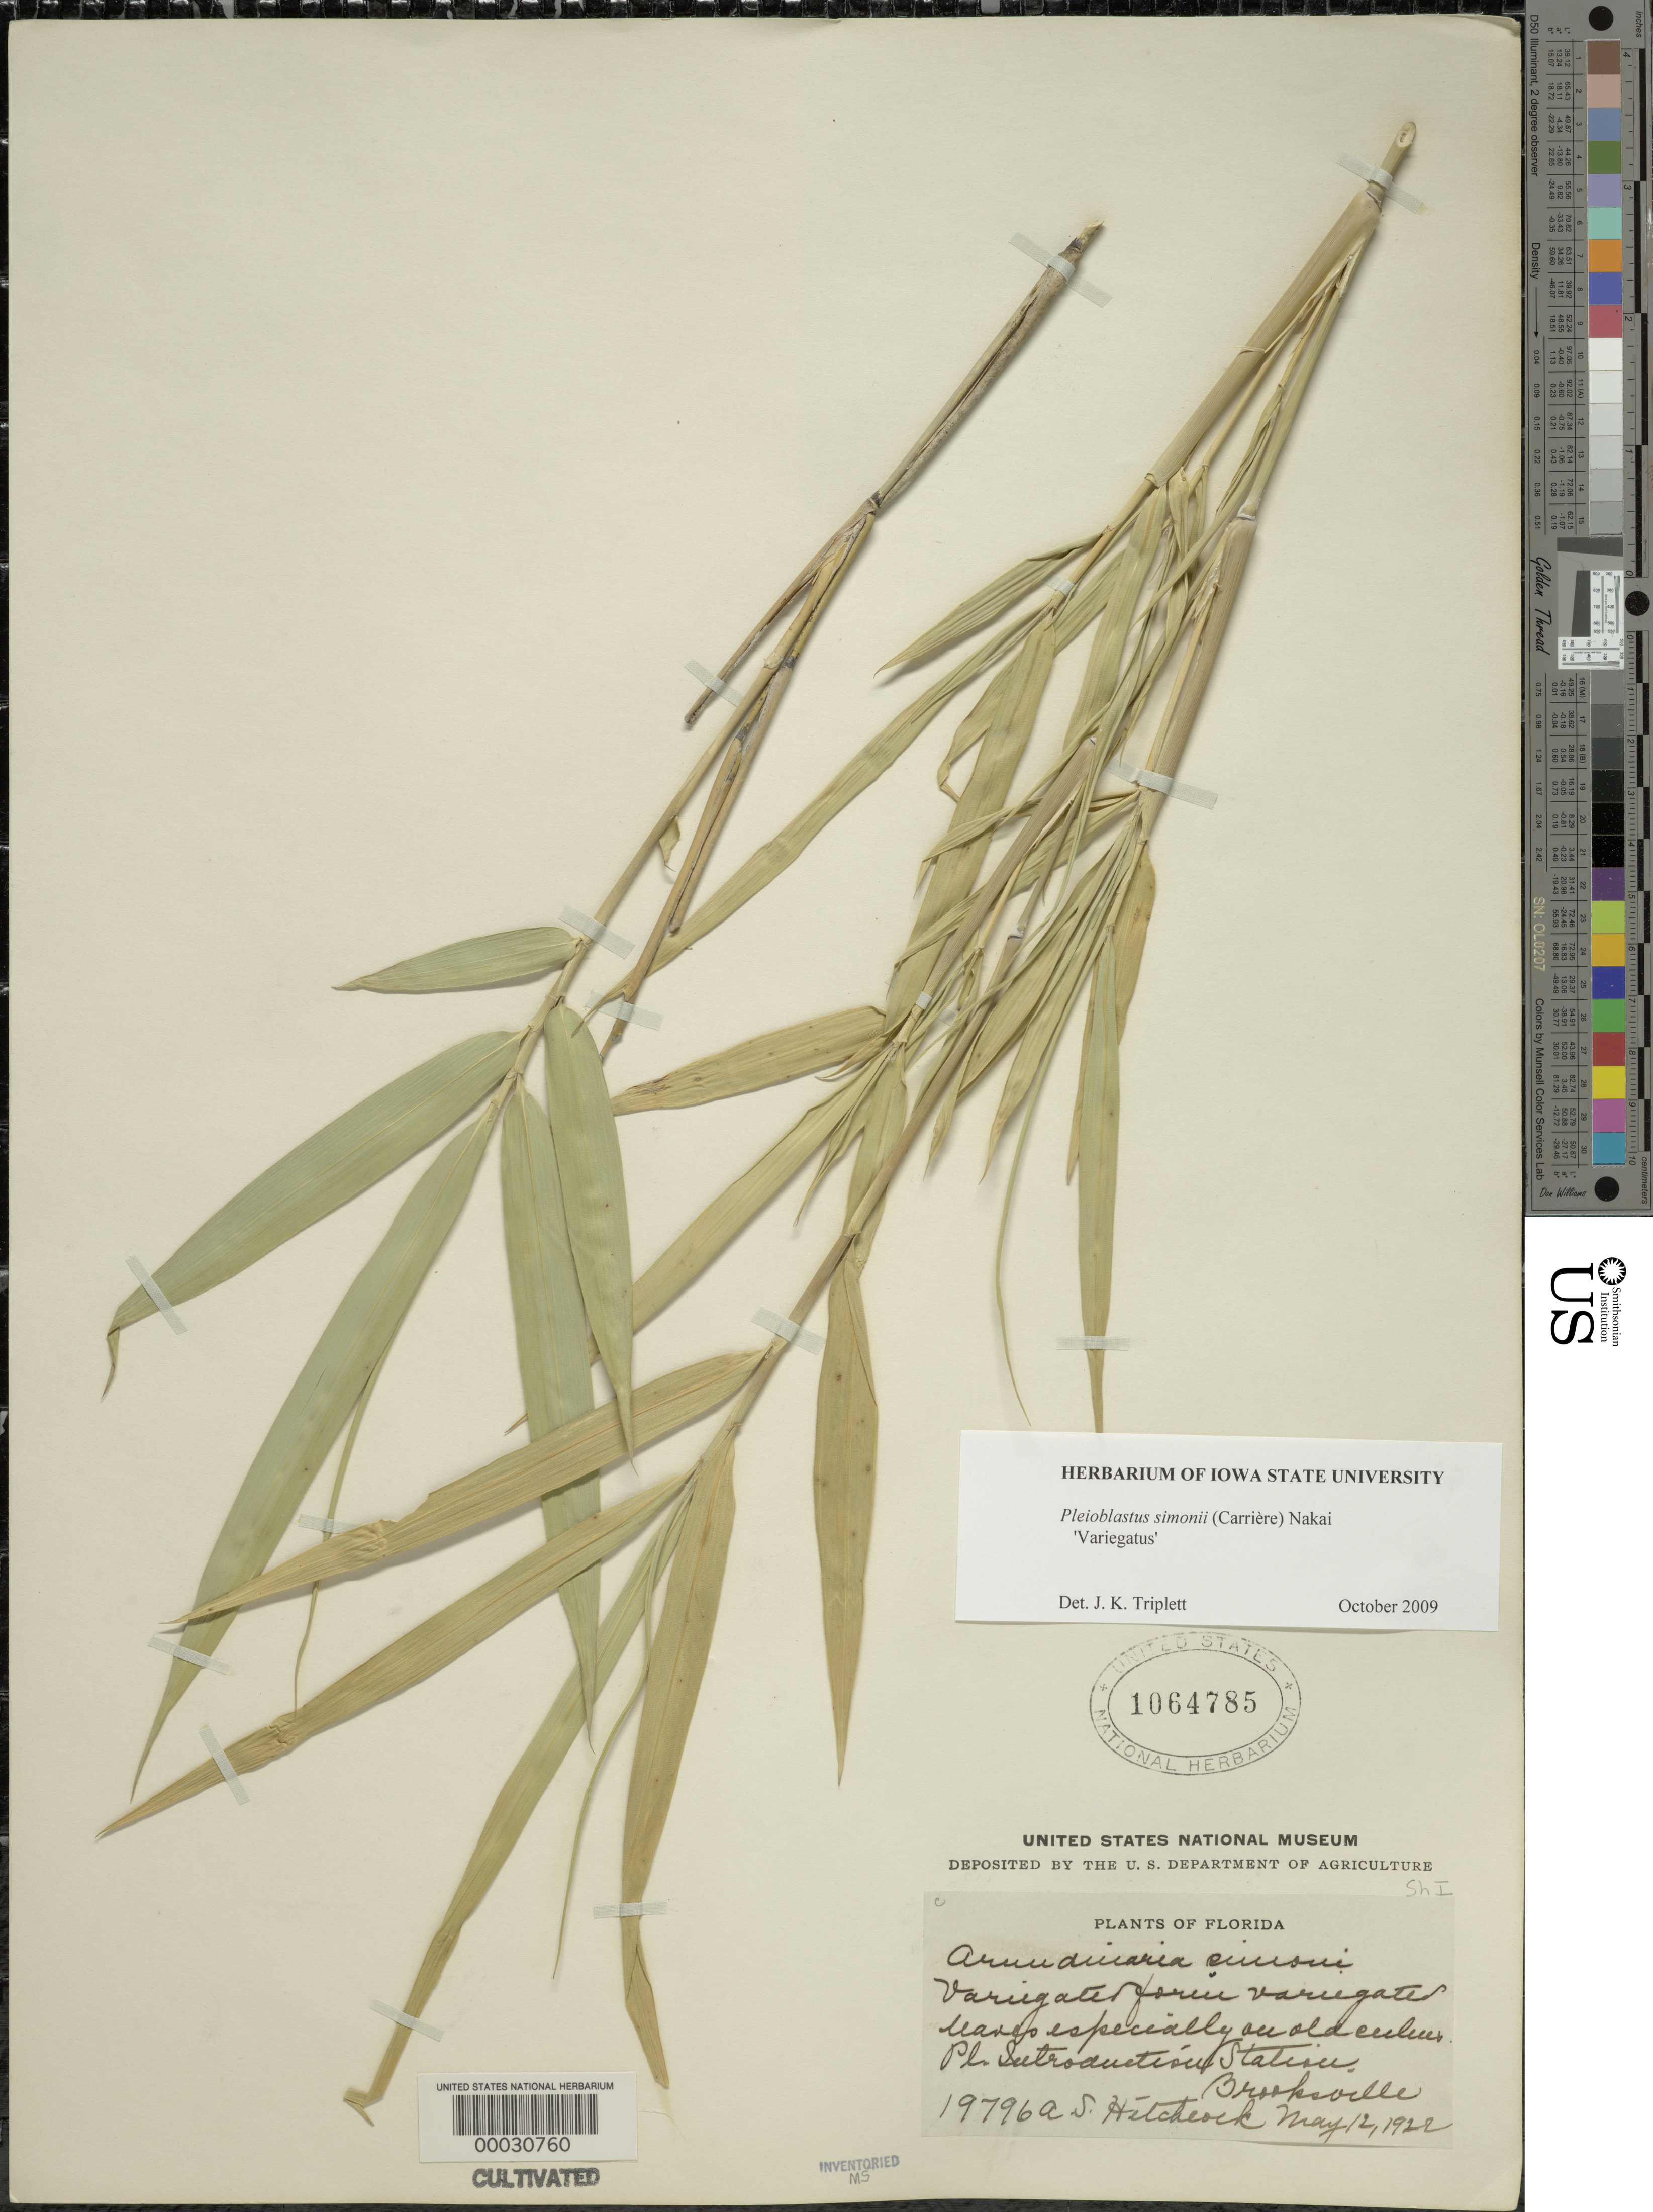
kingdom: Plantae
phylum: Tracheophyta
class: Liliopsida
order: Poales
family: Poaceae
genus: Pleioblastus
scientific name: Pleioblastus simonii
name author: (Carrière) Nakai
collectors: A. S. Hitchcock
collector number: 19796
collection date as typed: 12 May 1922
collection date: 1922-05-12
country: United States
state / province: Florida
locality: Plant introduction station-brooksville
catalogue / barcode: US 1064785